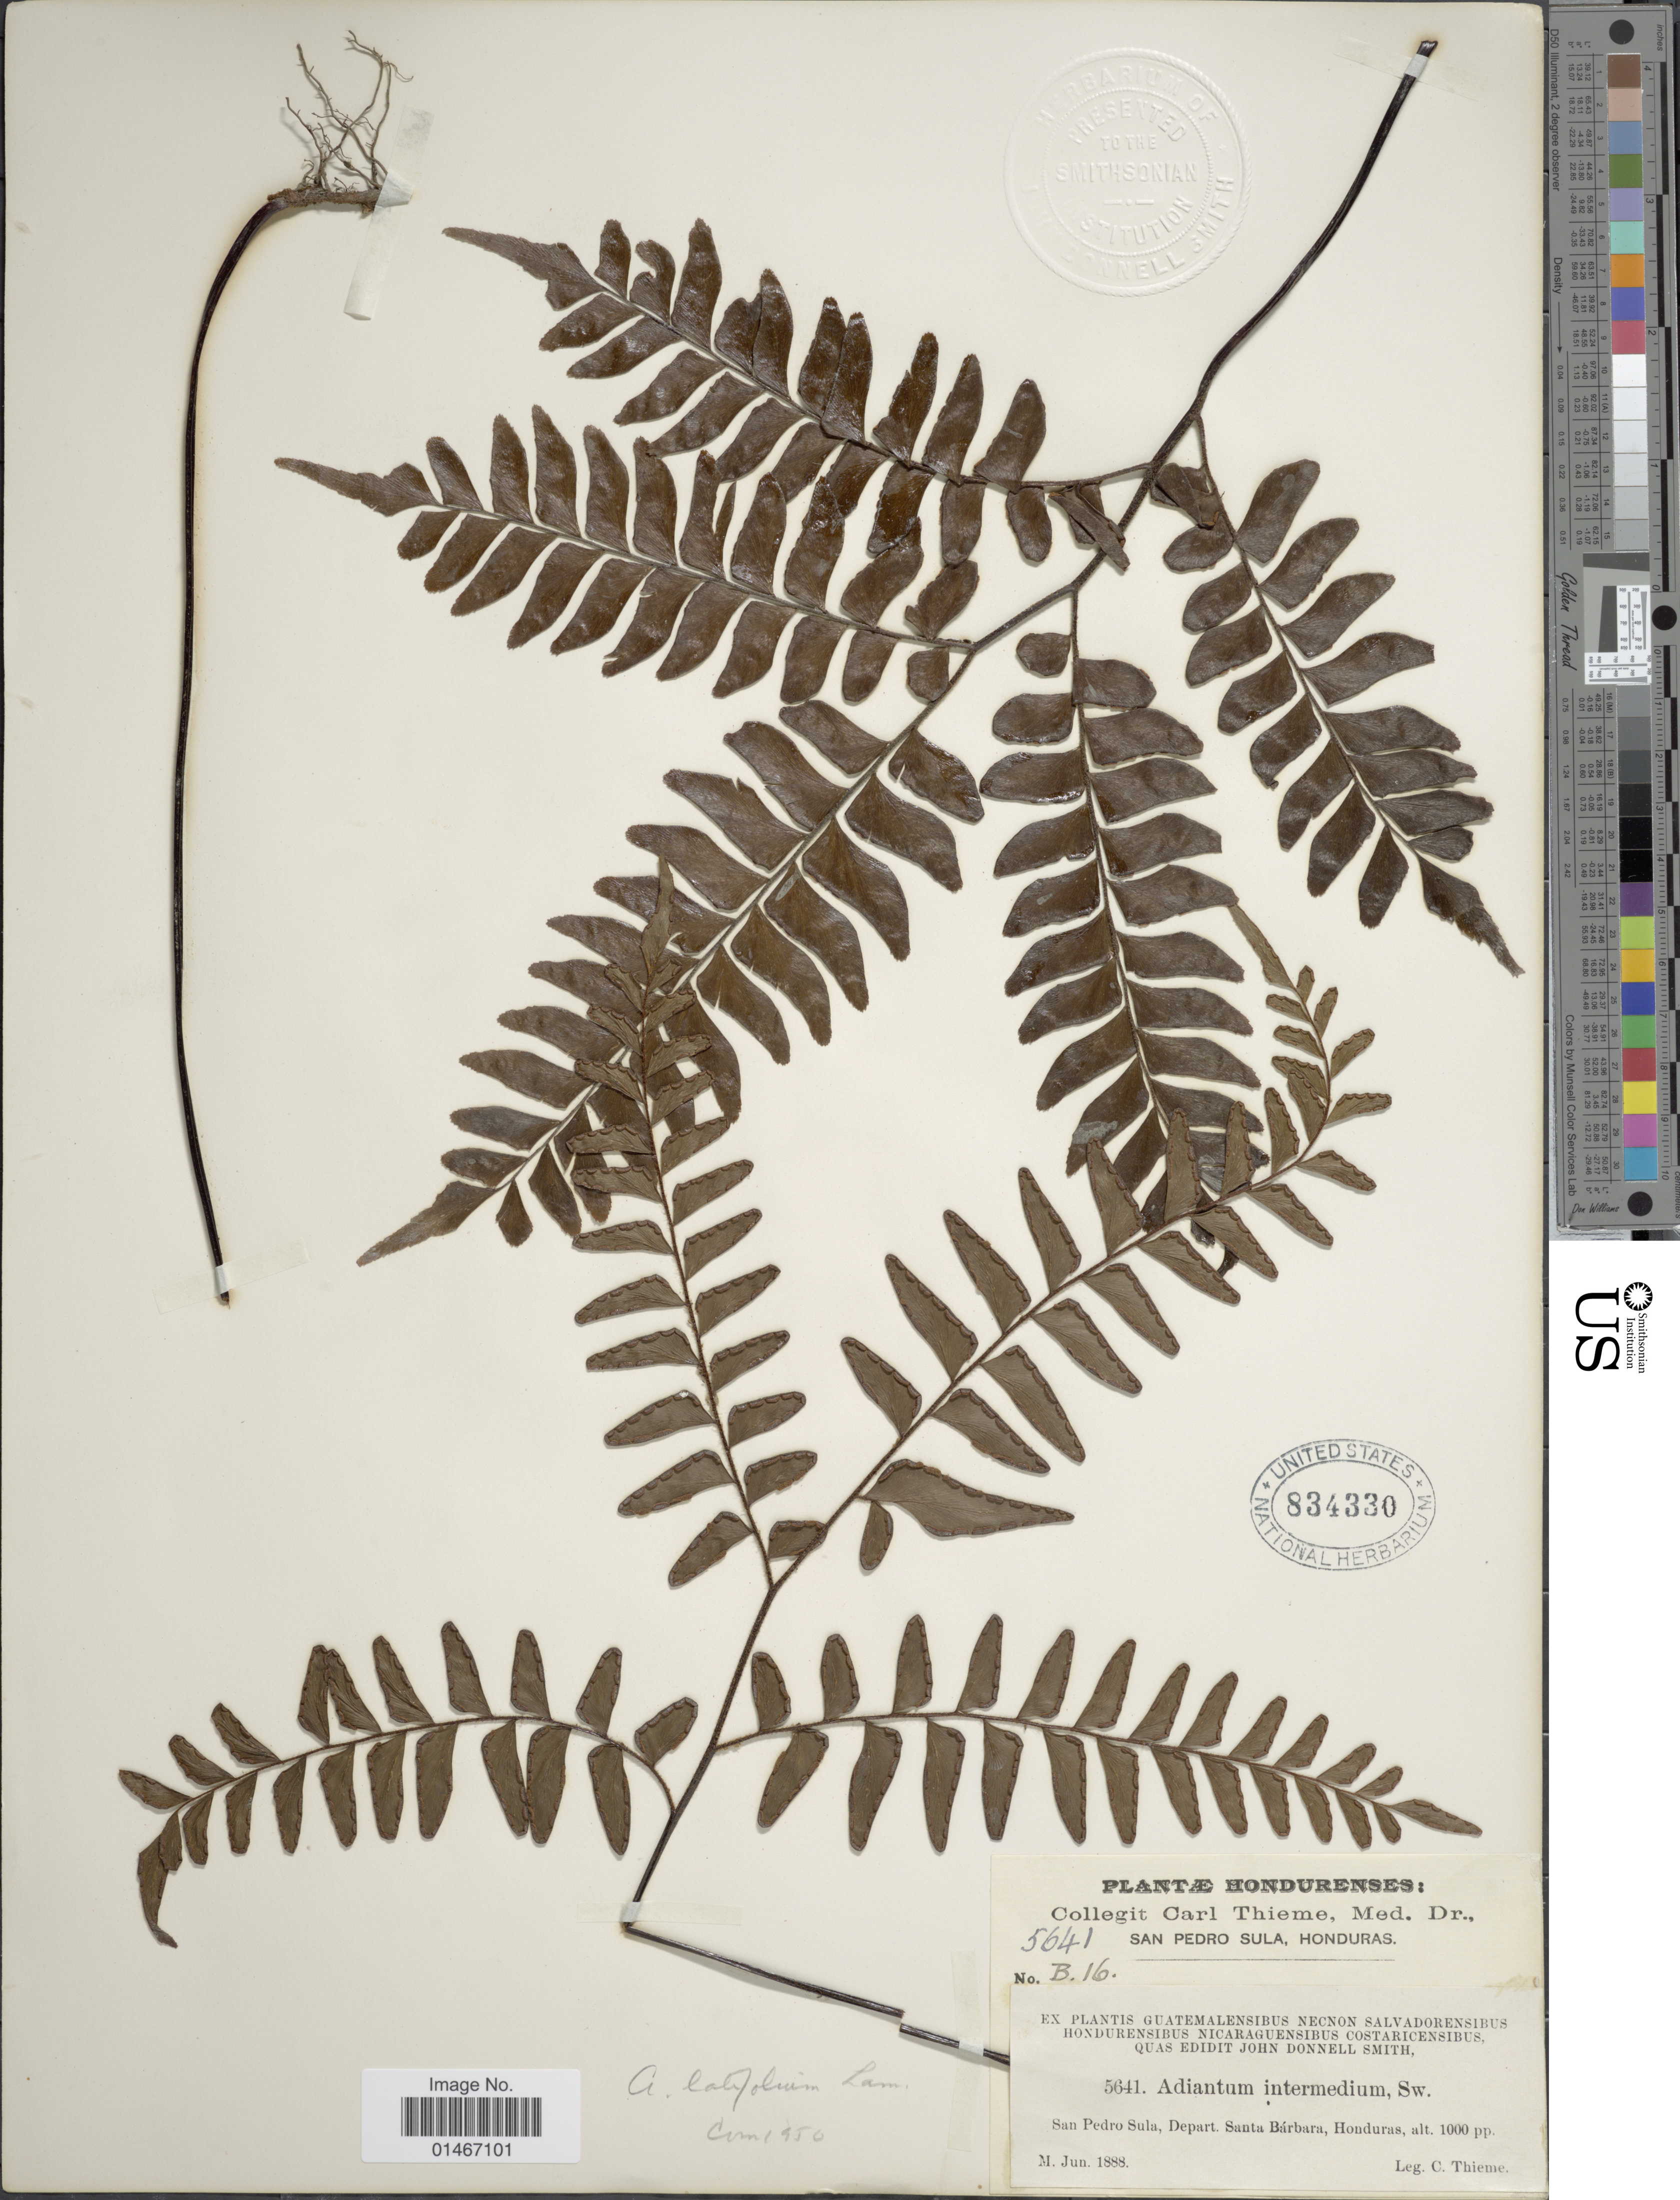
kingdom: Plantae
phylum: Tracheophyta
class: Polypodiopsida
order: Polypodiales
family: Pteridaceae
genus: Adiantum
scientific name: Adiantum latifolium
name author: Lam.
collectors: C. Thieme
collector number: B.16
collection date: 1888-06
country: Honduras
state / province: Santa Bárbara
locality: San Pedro Sula, Depart. Santa Barbara.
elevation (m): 305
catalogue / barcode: US 834330